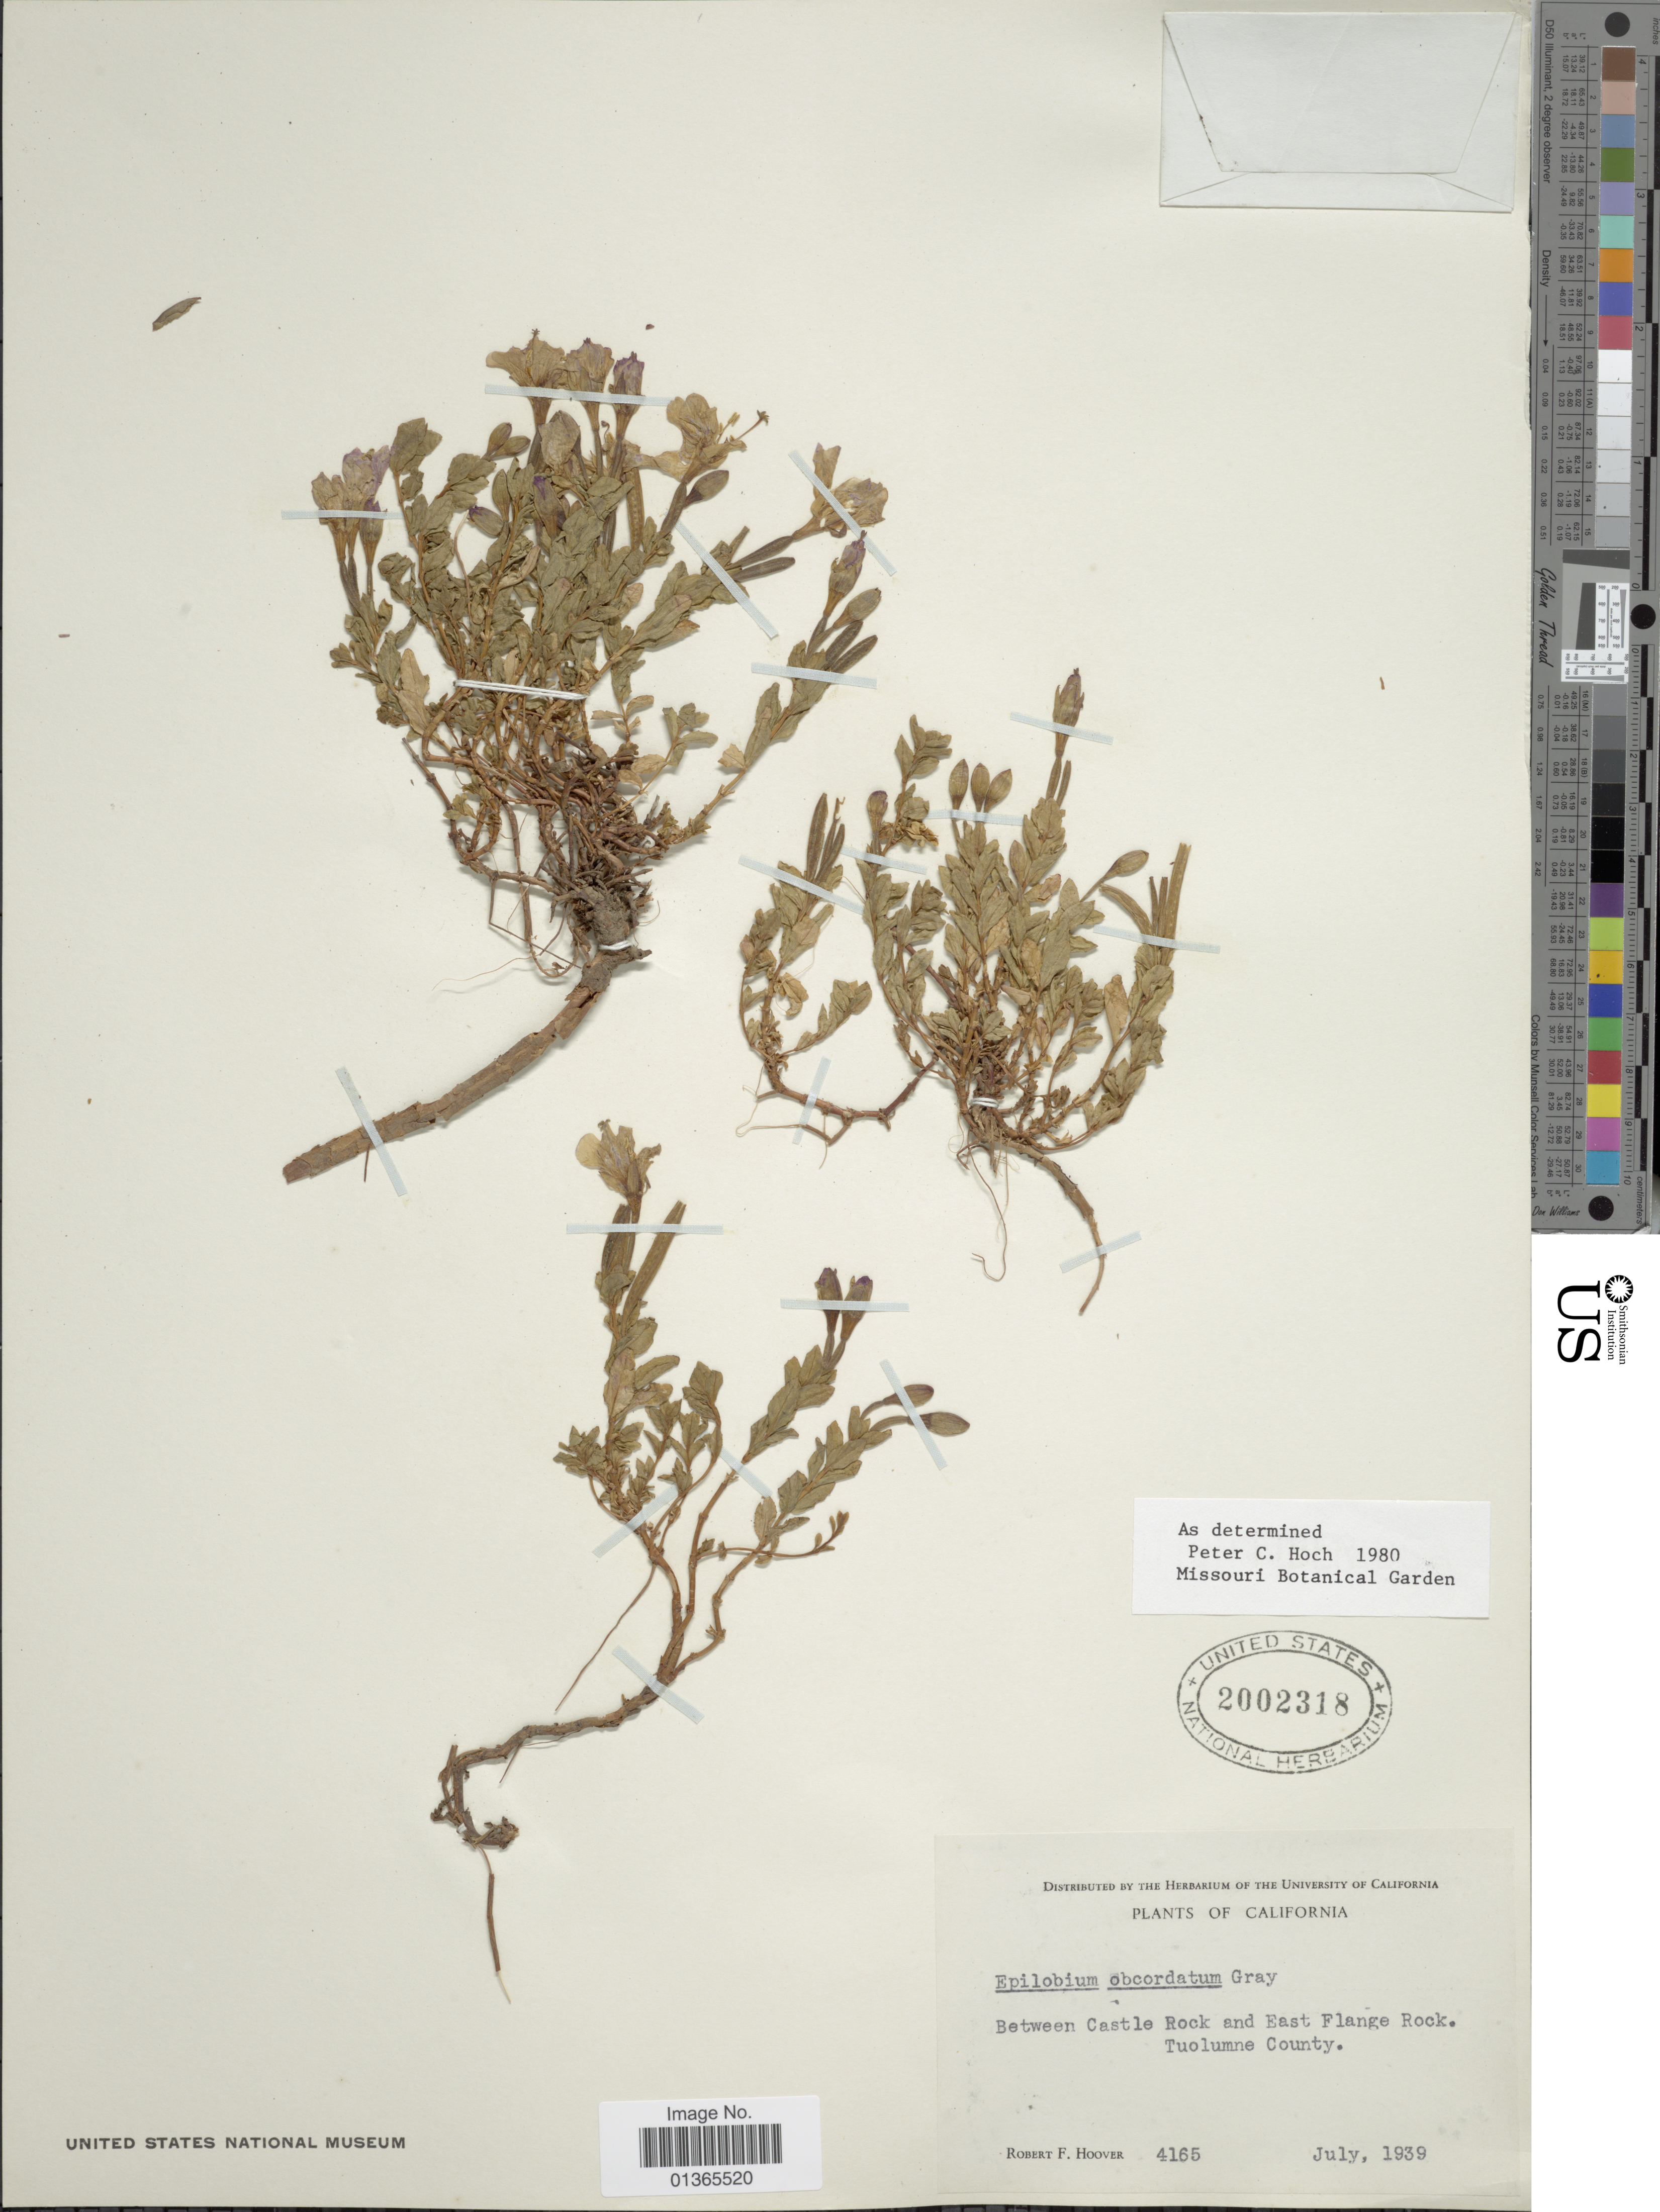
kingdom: Plantae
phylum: Tracheophyta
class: Magnoliopsida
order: Myrtales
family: Onagraceae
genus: Epilobium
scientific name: Epilobium obcordatum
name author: A. Gray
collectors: R. F. Hoover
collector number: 4165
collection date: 1939-07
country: United States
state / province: California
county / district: Tuolumne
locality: Between Castle Rock and East Flange Rock. Tuolumne County.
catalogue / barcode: US 2002318